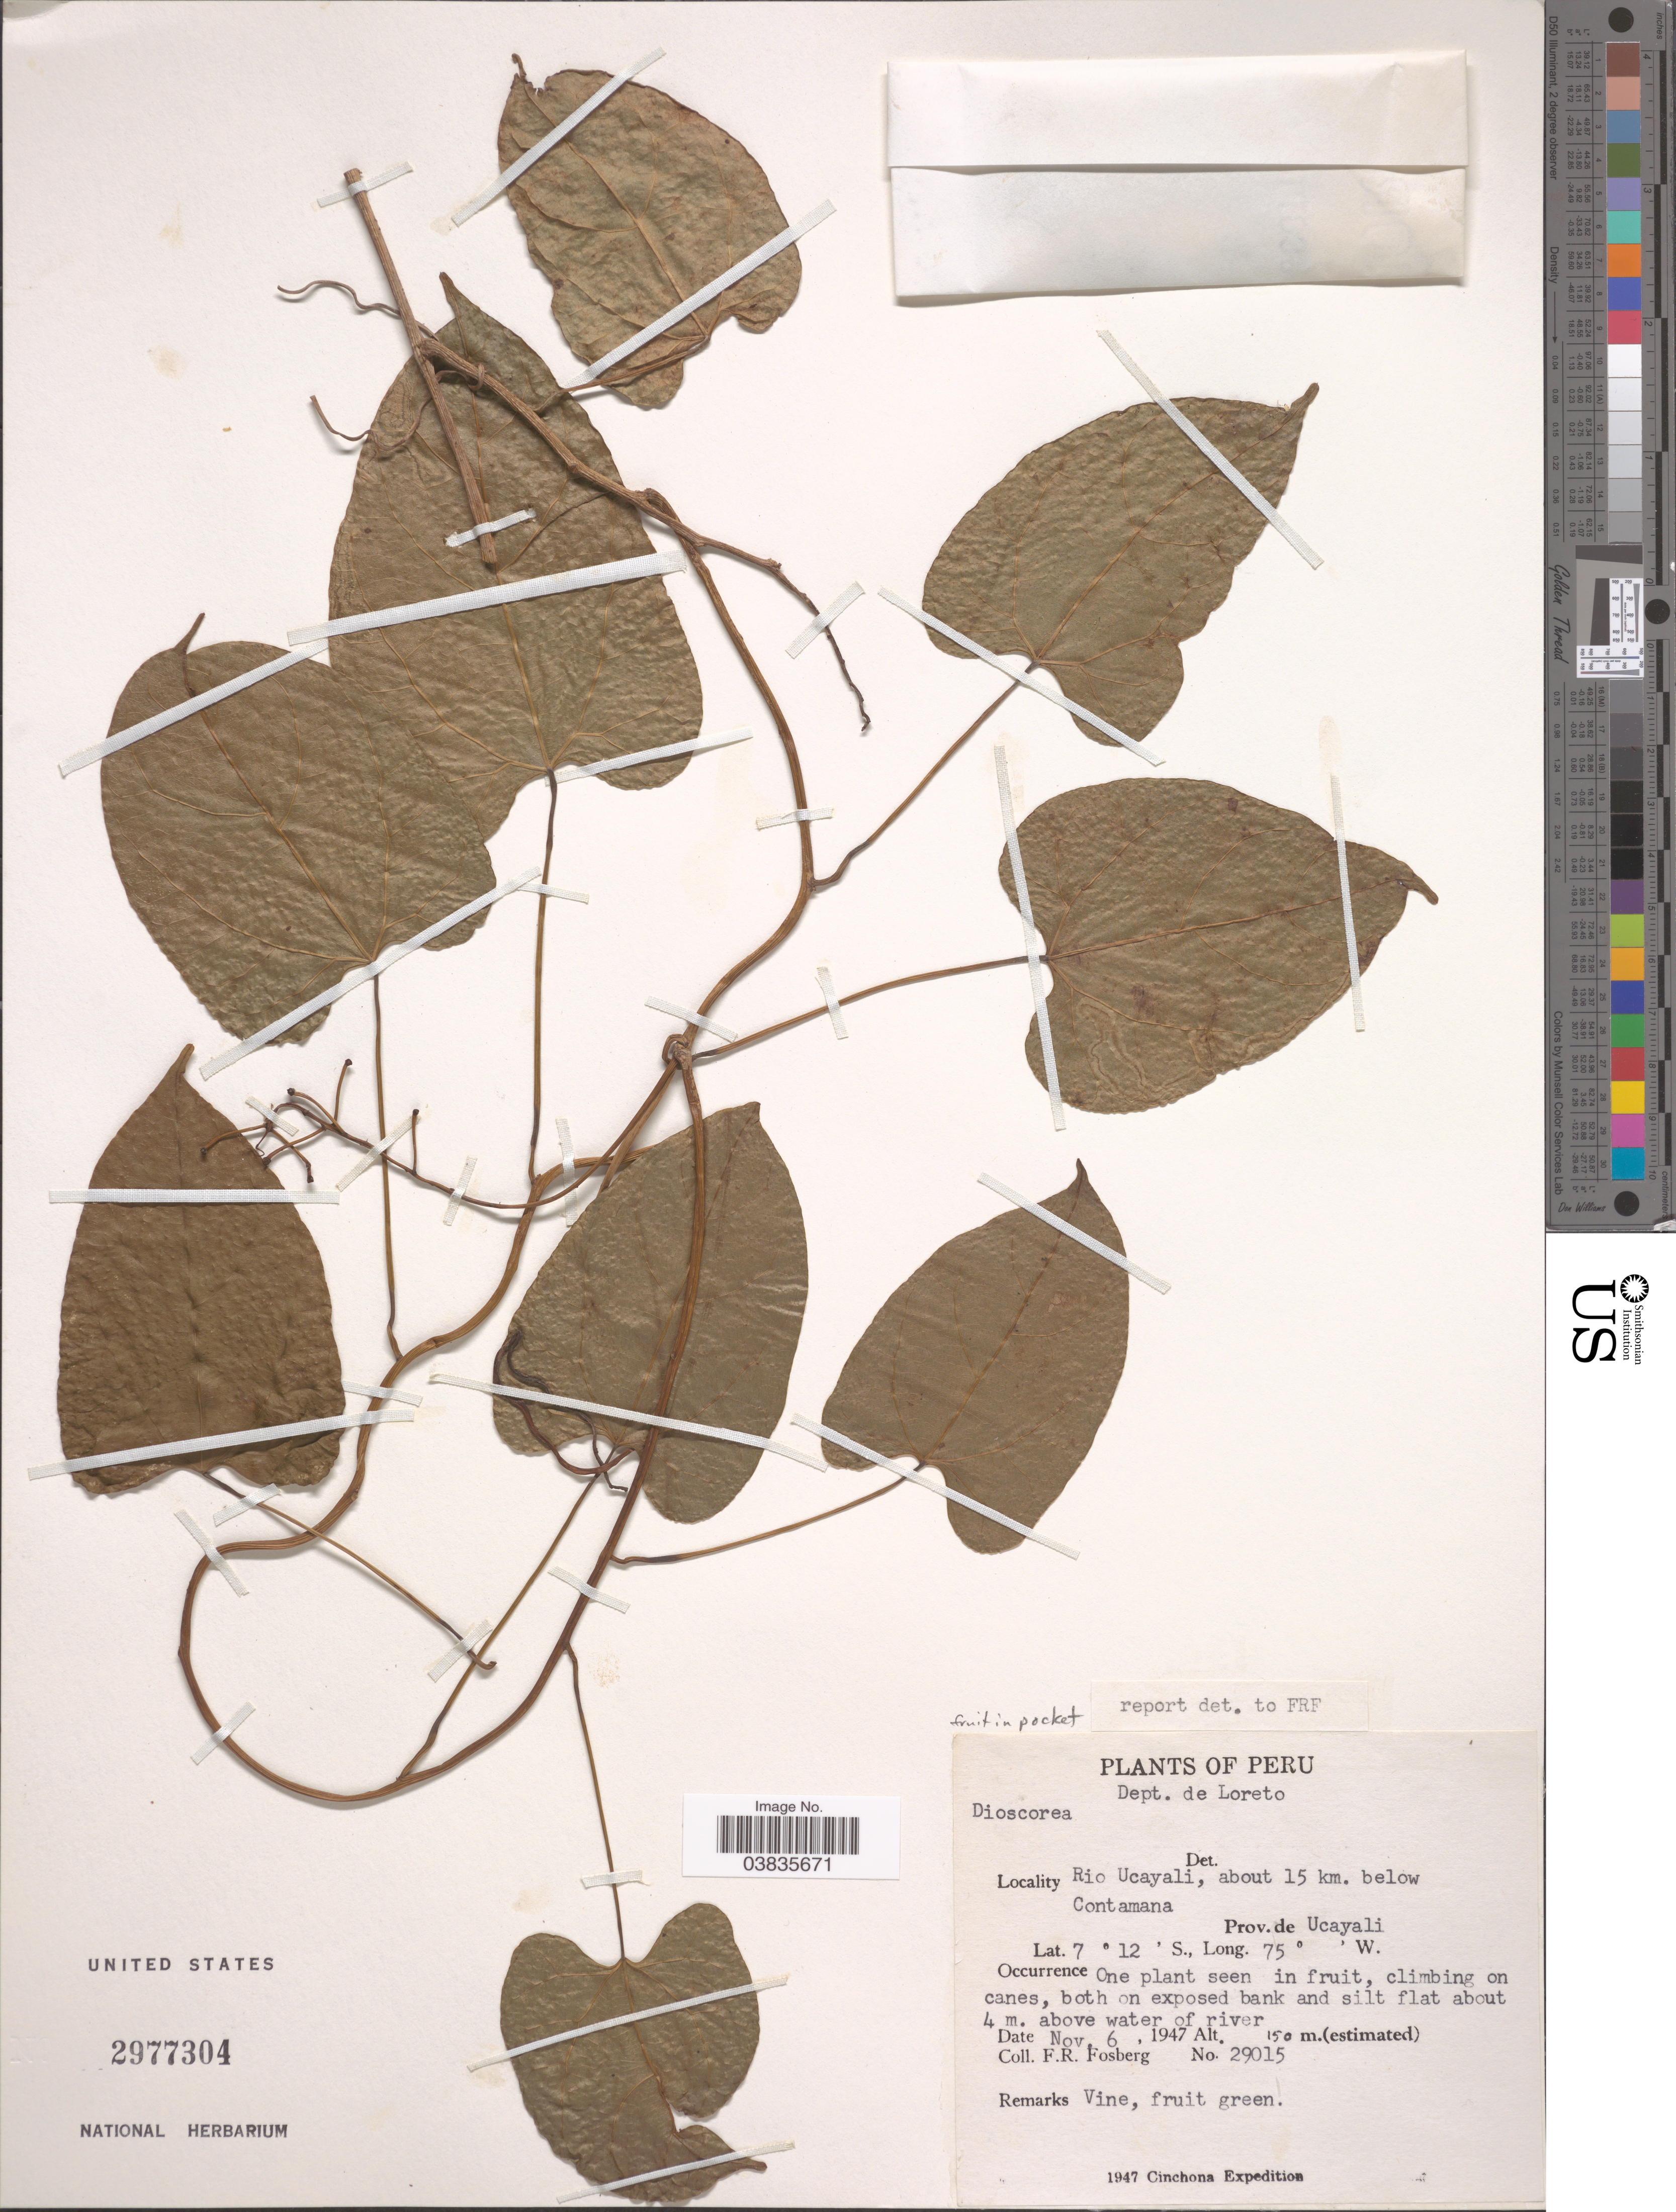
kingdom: Plantae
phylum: Tracheophyta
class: Liliopsida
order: Dioscoreales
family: Dioscoreaceae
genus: Dioscorea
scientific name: Dioscorea sp.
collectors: F. R. Fosberg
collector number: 29015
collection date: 1947-11-06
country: Peru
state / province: Loreto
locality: Dept. de Loreto. Rio Ucayali, about 15 km. below Contamana. Prov. de Ucayali.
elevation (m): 150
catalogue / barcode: US 2977304